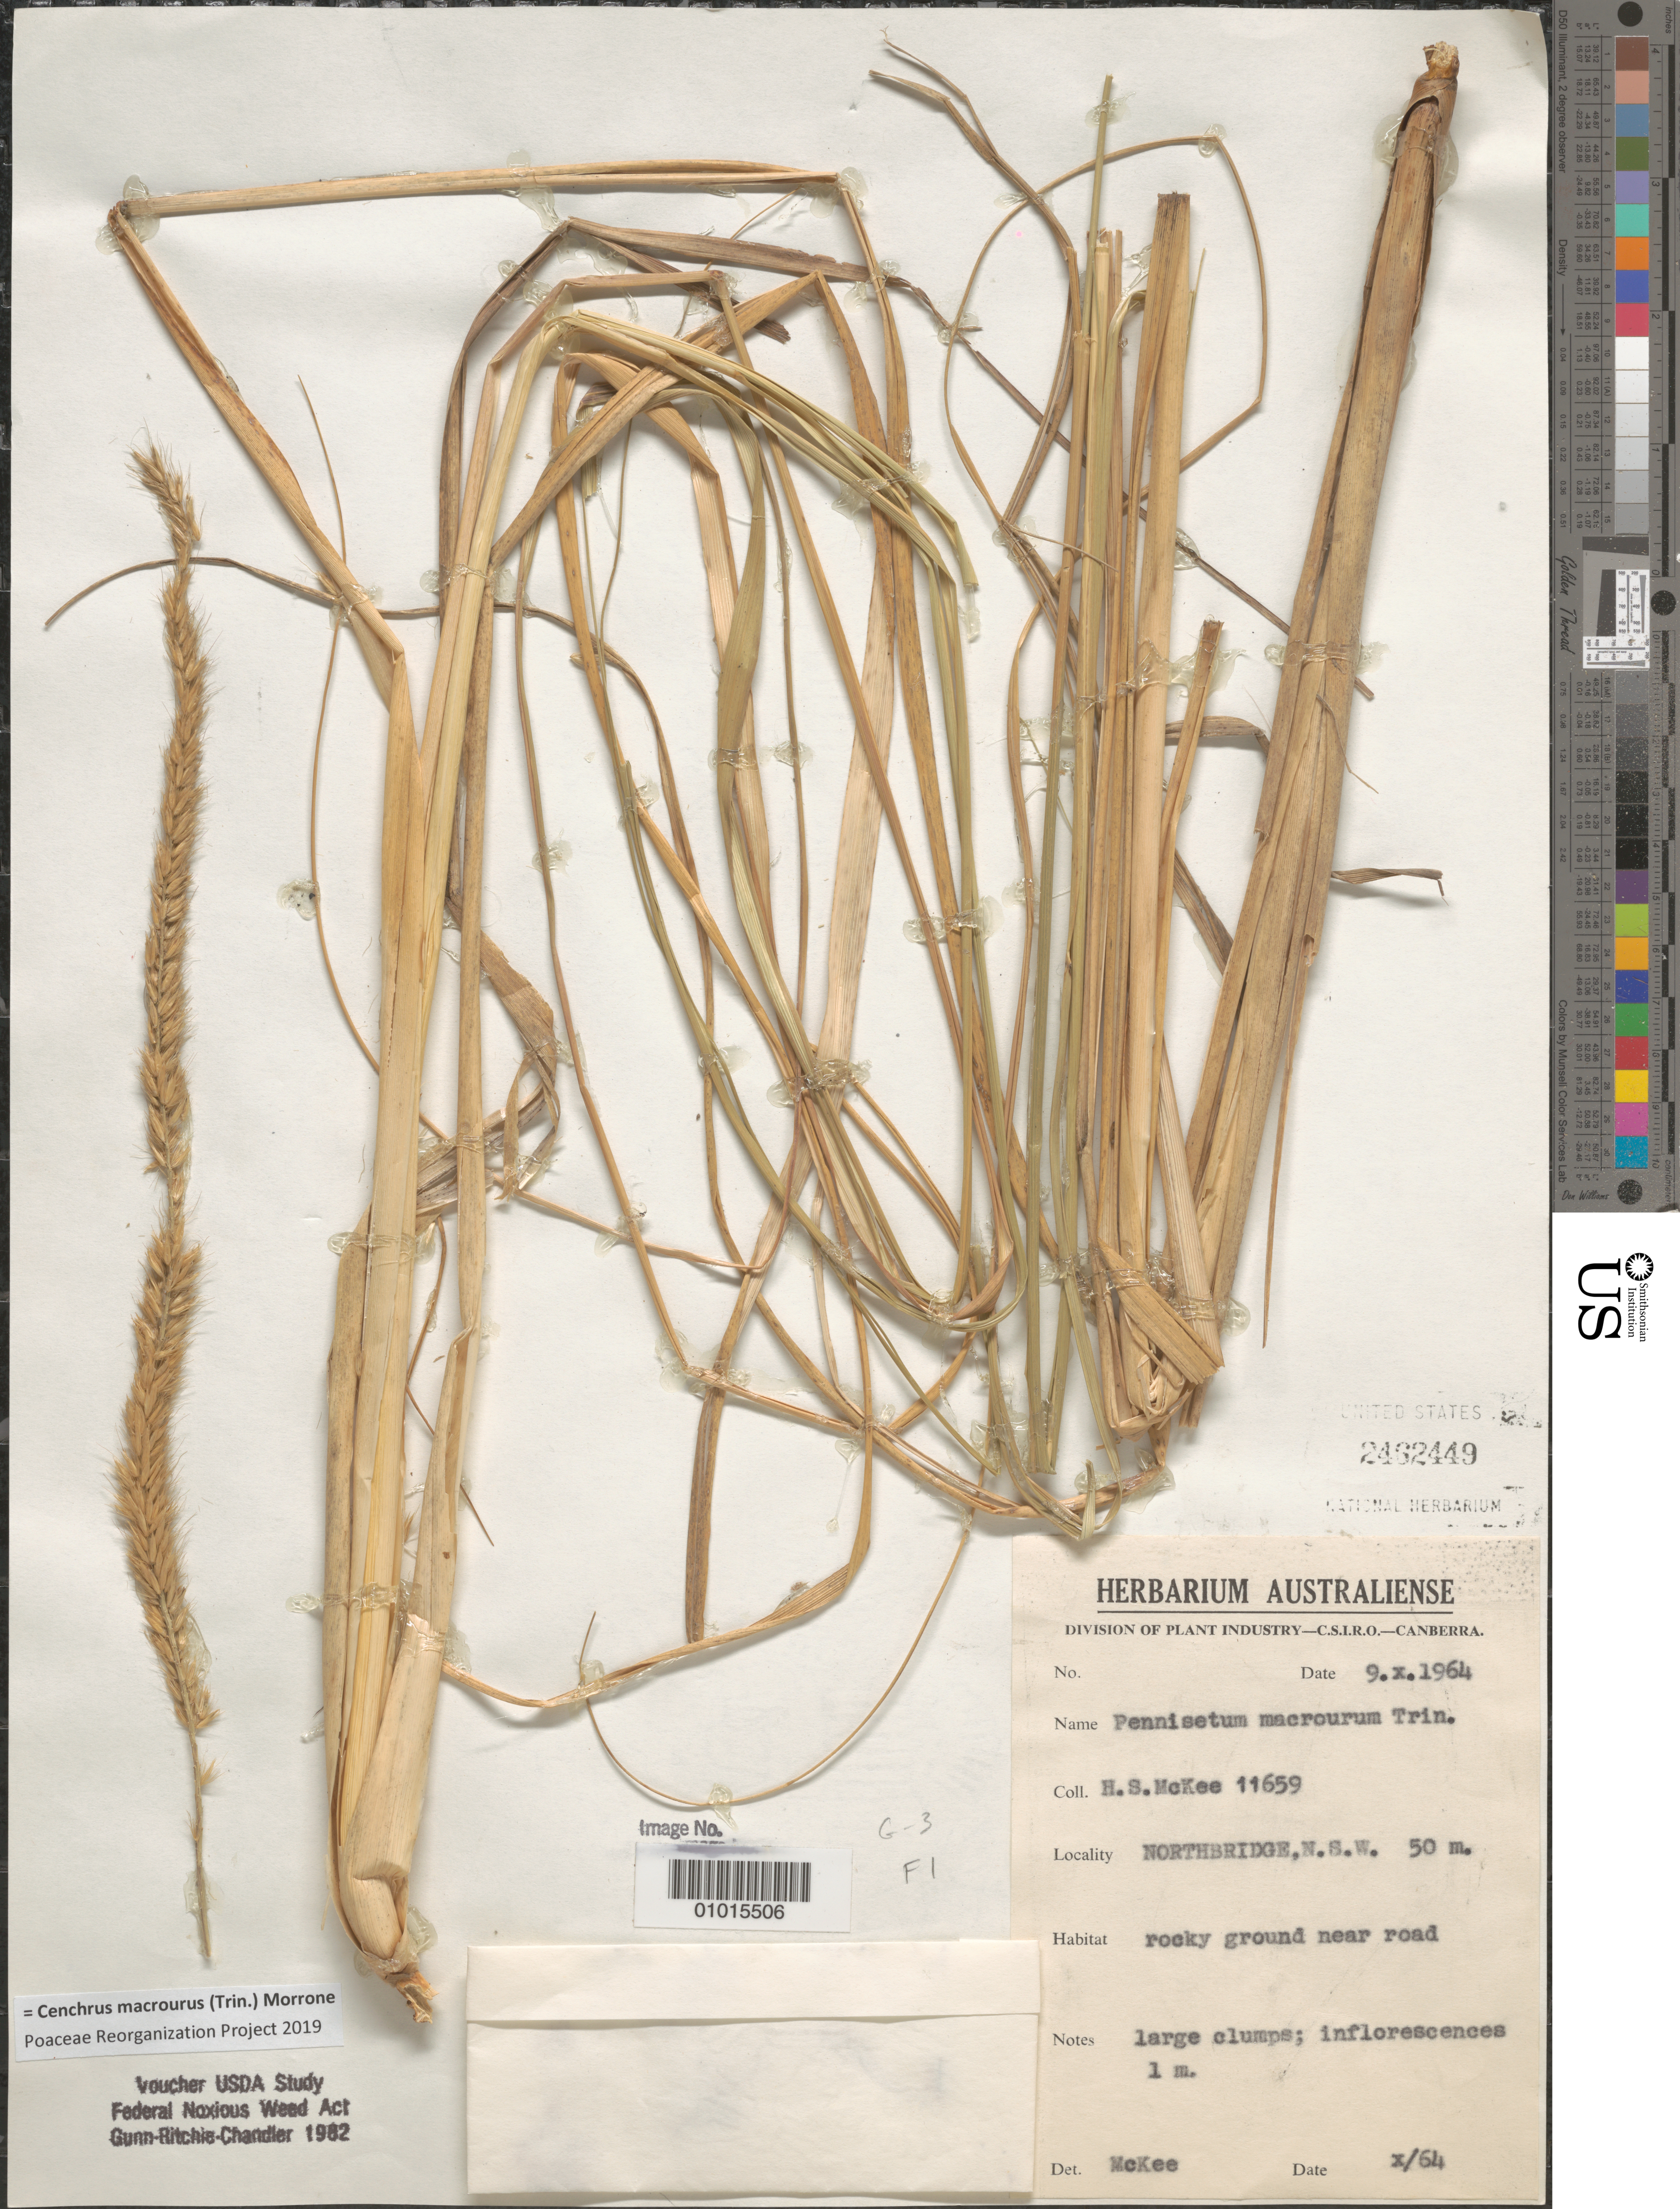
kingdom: Plantae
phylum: Tracheophyta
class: Liliopsida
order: Poales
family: Poaceae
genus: Cenchrus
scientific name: Cenchrus macrourus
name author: (Trin.) Morrone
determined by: Poaceae Reorganization Project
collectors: H. S. McKee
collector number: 11659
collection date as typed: Sep 1964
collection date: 1964-09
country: Australia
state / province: New South Wales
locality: Rocky ground near road. Northbridge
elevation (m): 50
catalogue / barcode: US 2462449